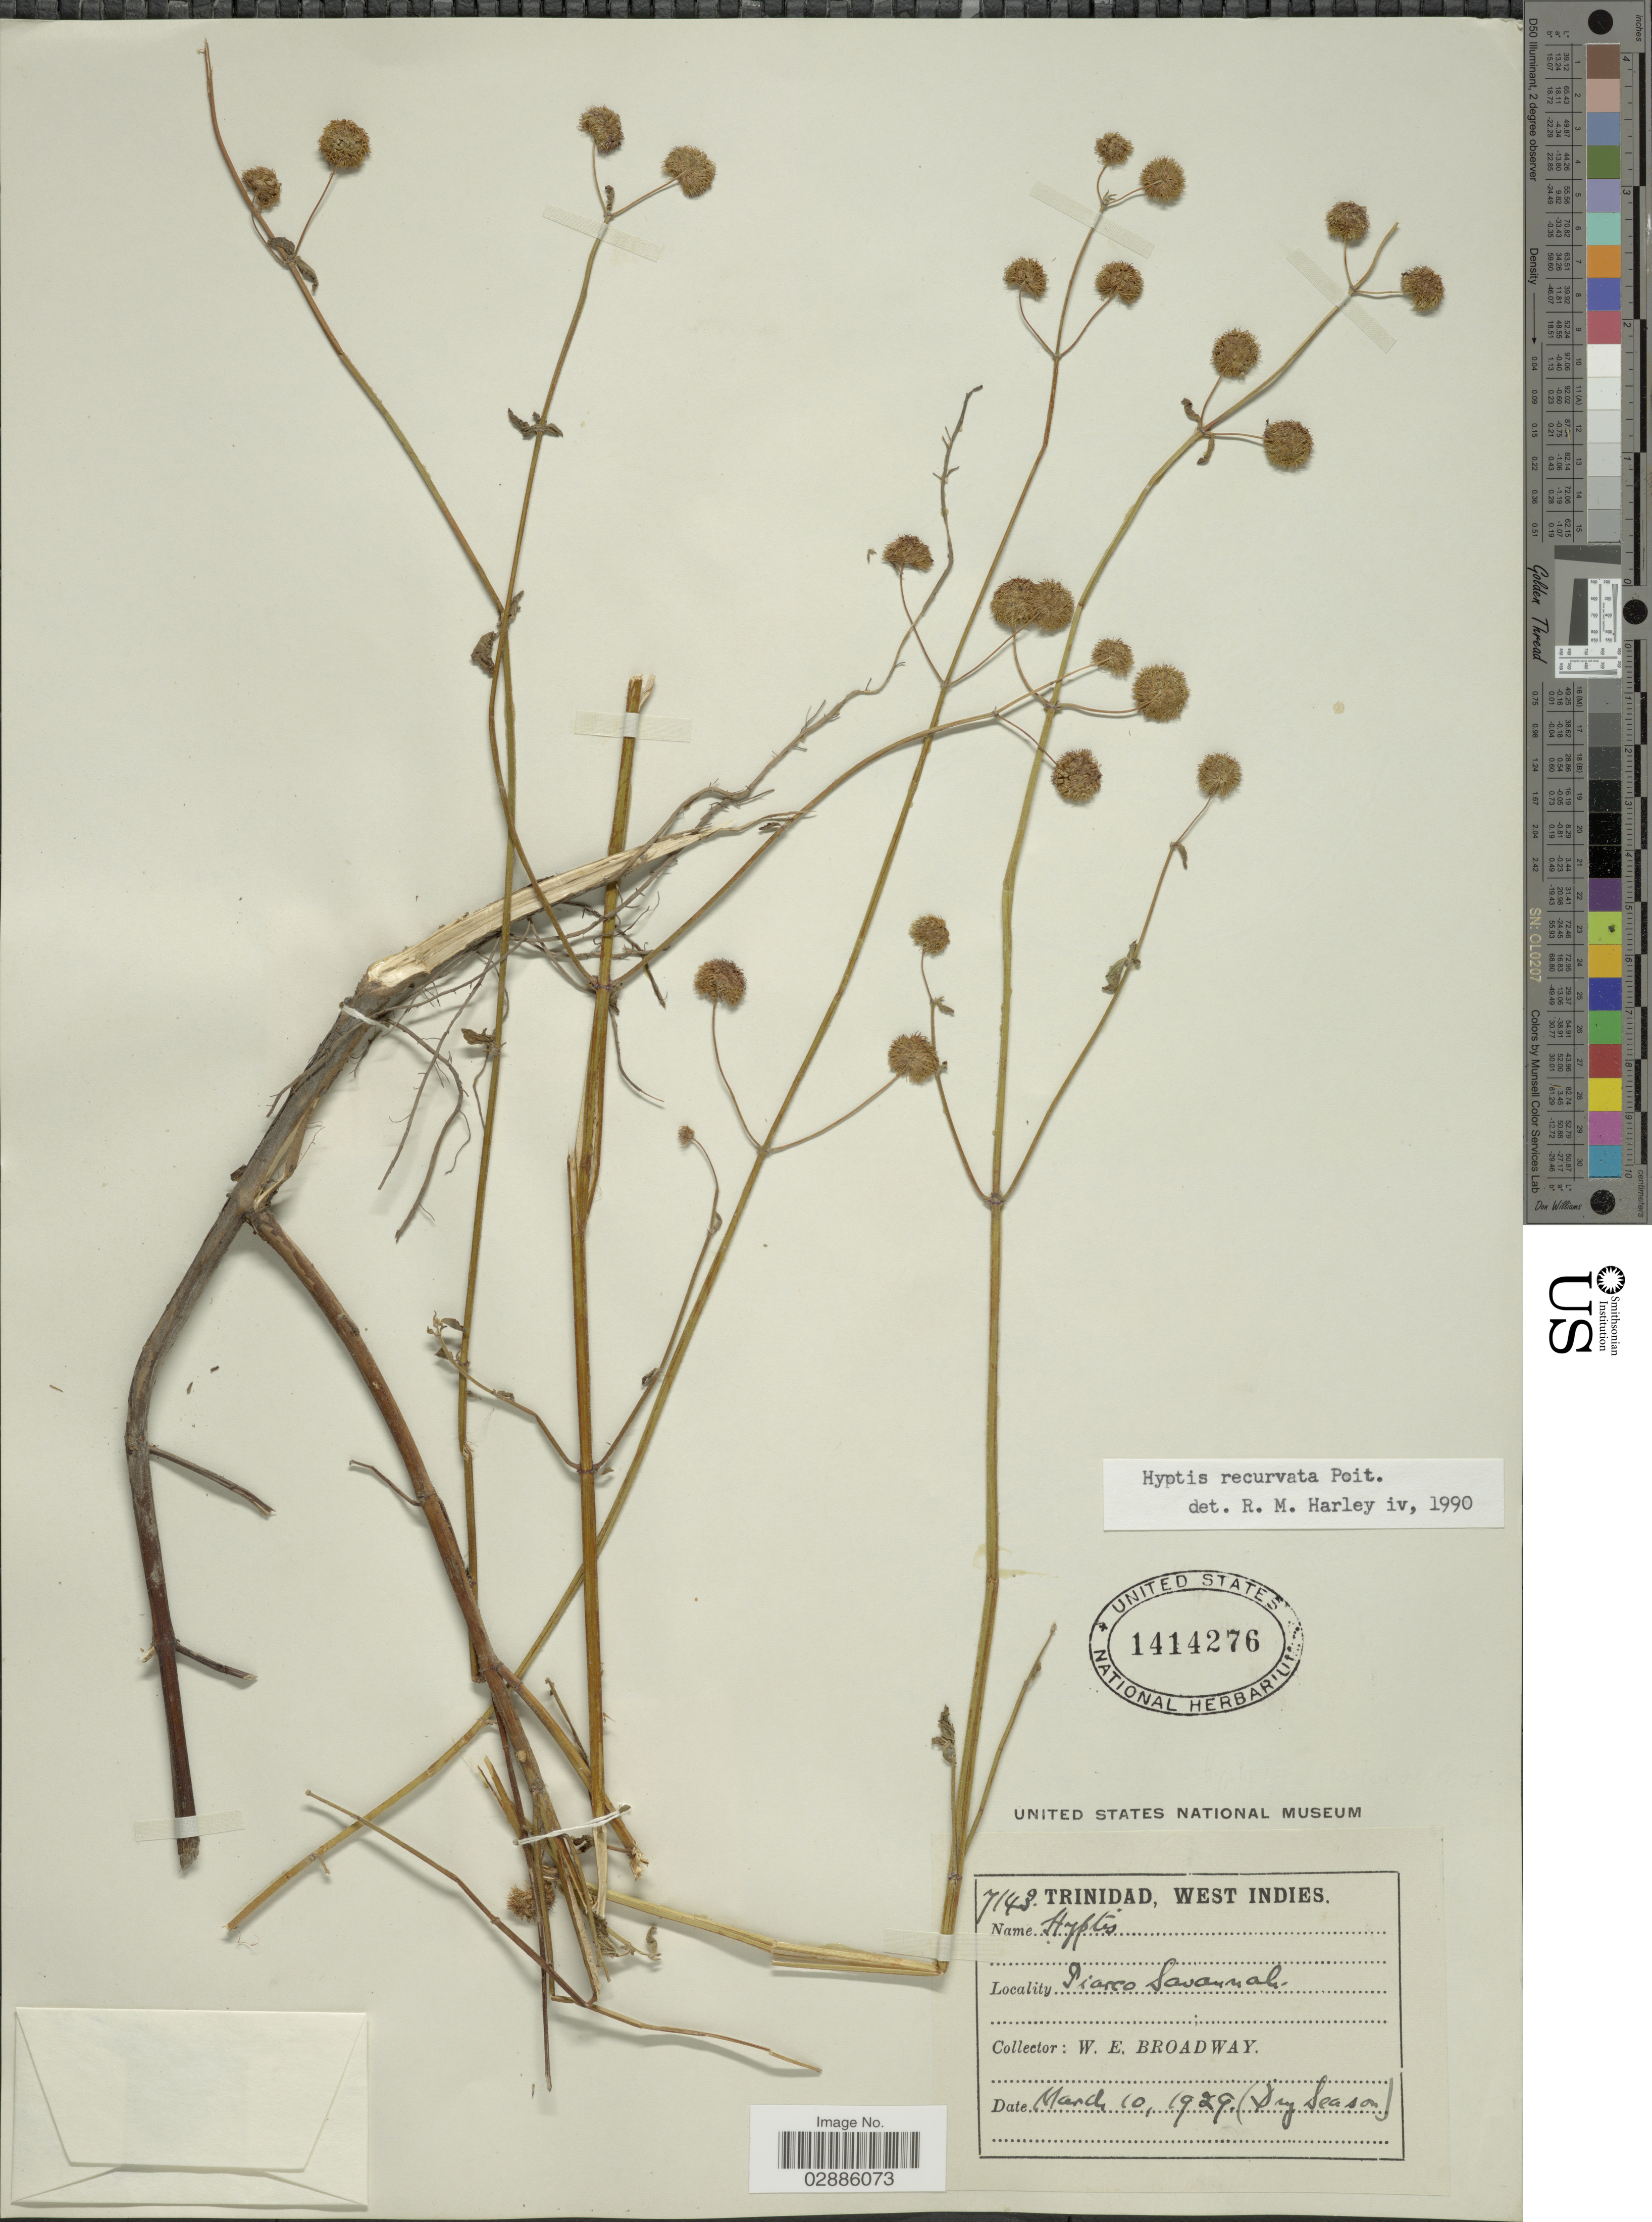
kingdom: Plantae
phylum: Tracheophyta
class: Magnoliopsida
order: Lamiales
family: Lamiaceae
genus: Hyptis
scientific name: Hyptis recurvata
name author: Poit.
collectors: W. E. Broadway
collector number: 7143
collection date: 1929-03-10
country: Trinidad and Tobago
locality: West Indies, Piarco Savannah.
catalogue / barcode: US 1414276